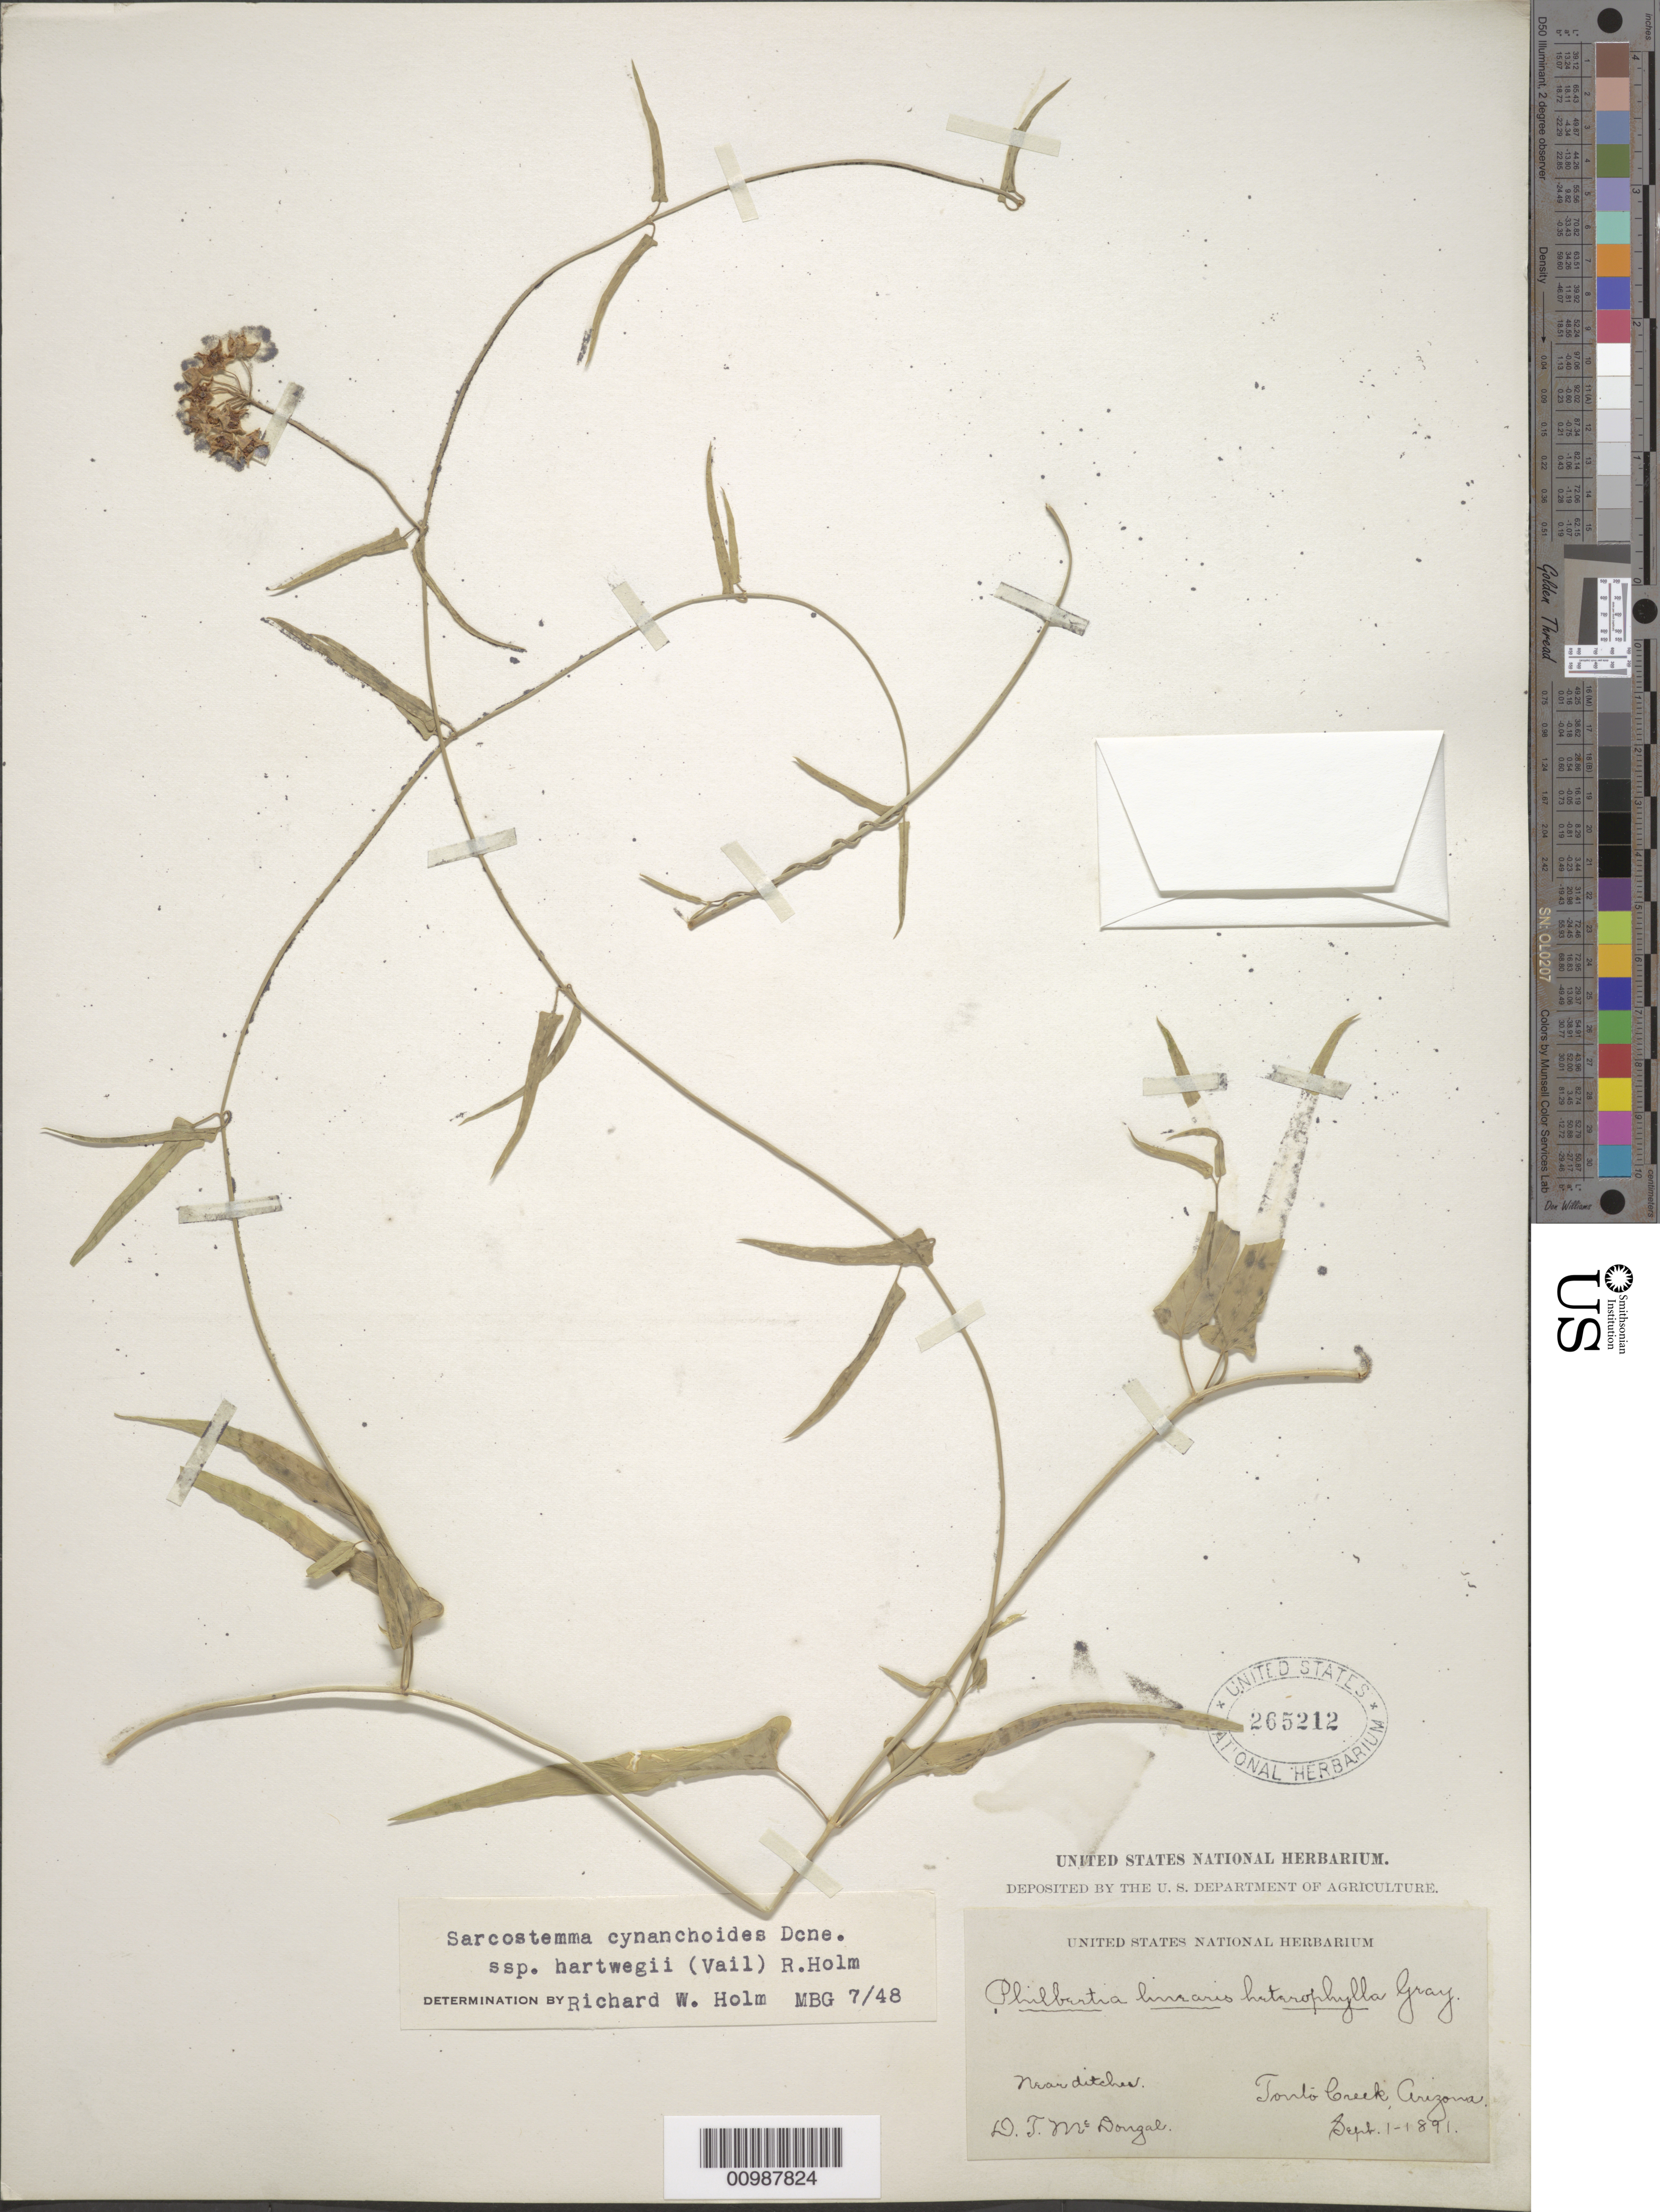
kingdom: Plantae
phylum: Tracheophyta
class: Magnoliopsida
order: Gentianales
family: Apocynaceae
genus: Sarcostemma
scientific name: Sarcostemma cynanchoides subsp. hartwegii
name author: (Vail) R.W. Holm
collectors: D. T. MacDougal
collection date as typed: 01 Sep 1891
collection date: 1891-09-01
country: United States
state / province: Arizona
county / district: Gila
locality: Tonto Creek; near ditches.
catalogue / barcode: US 265212